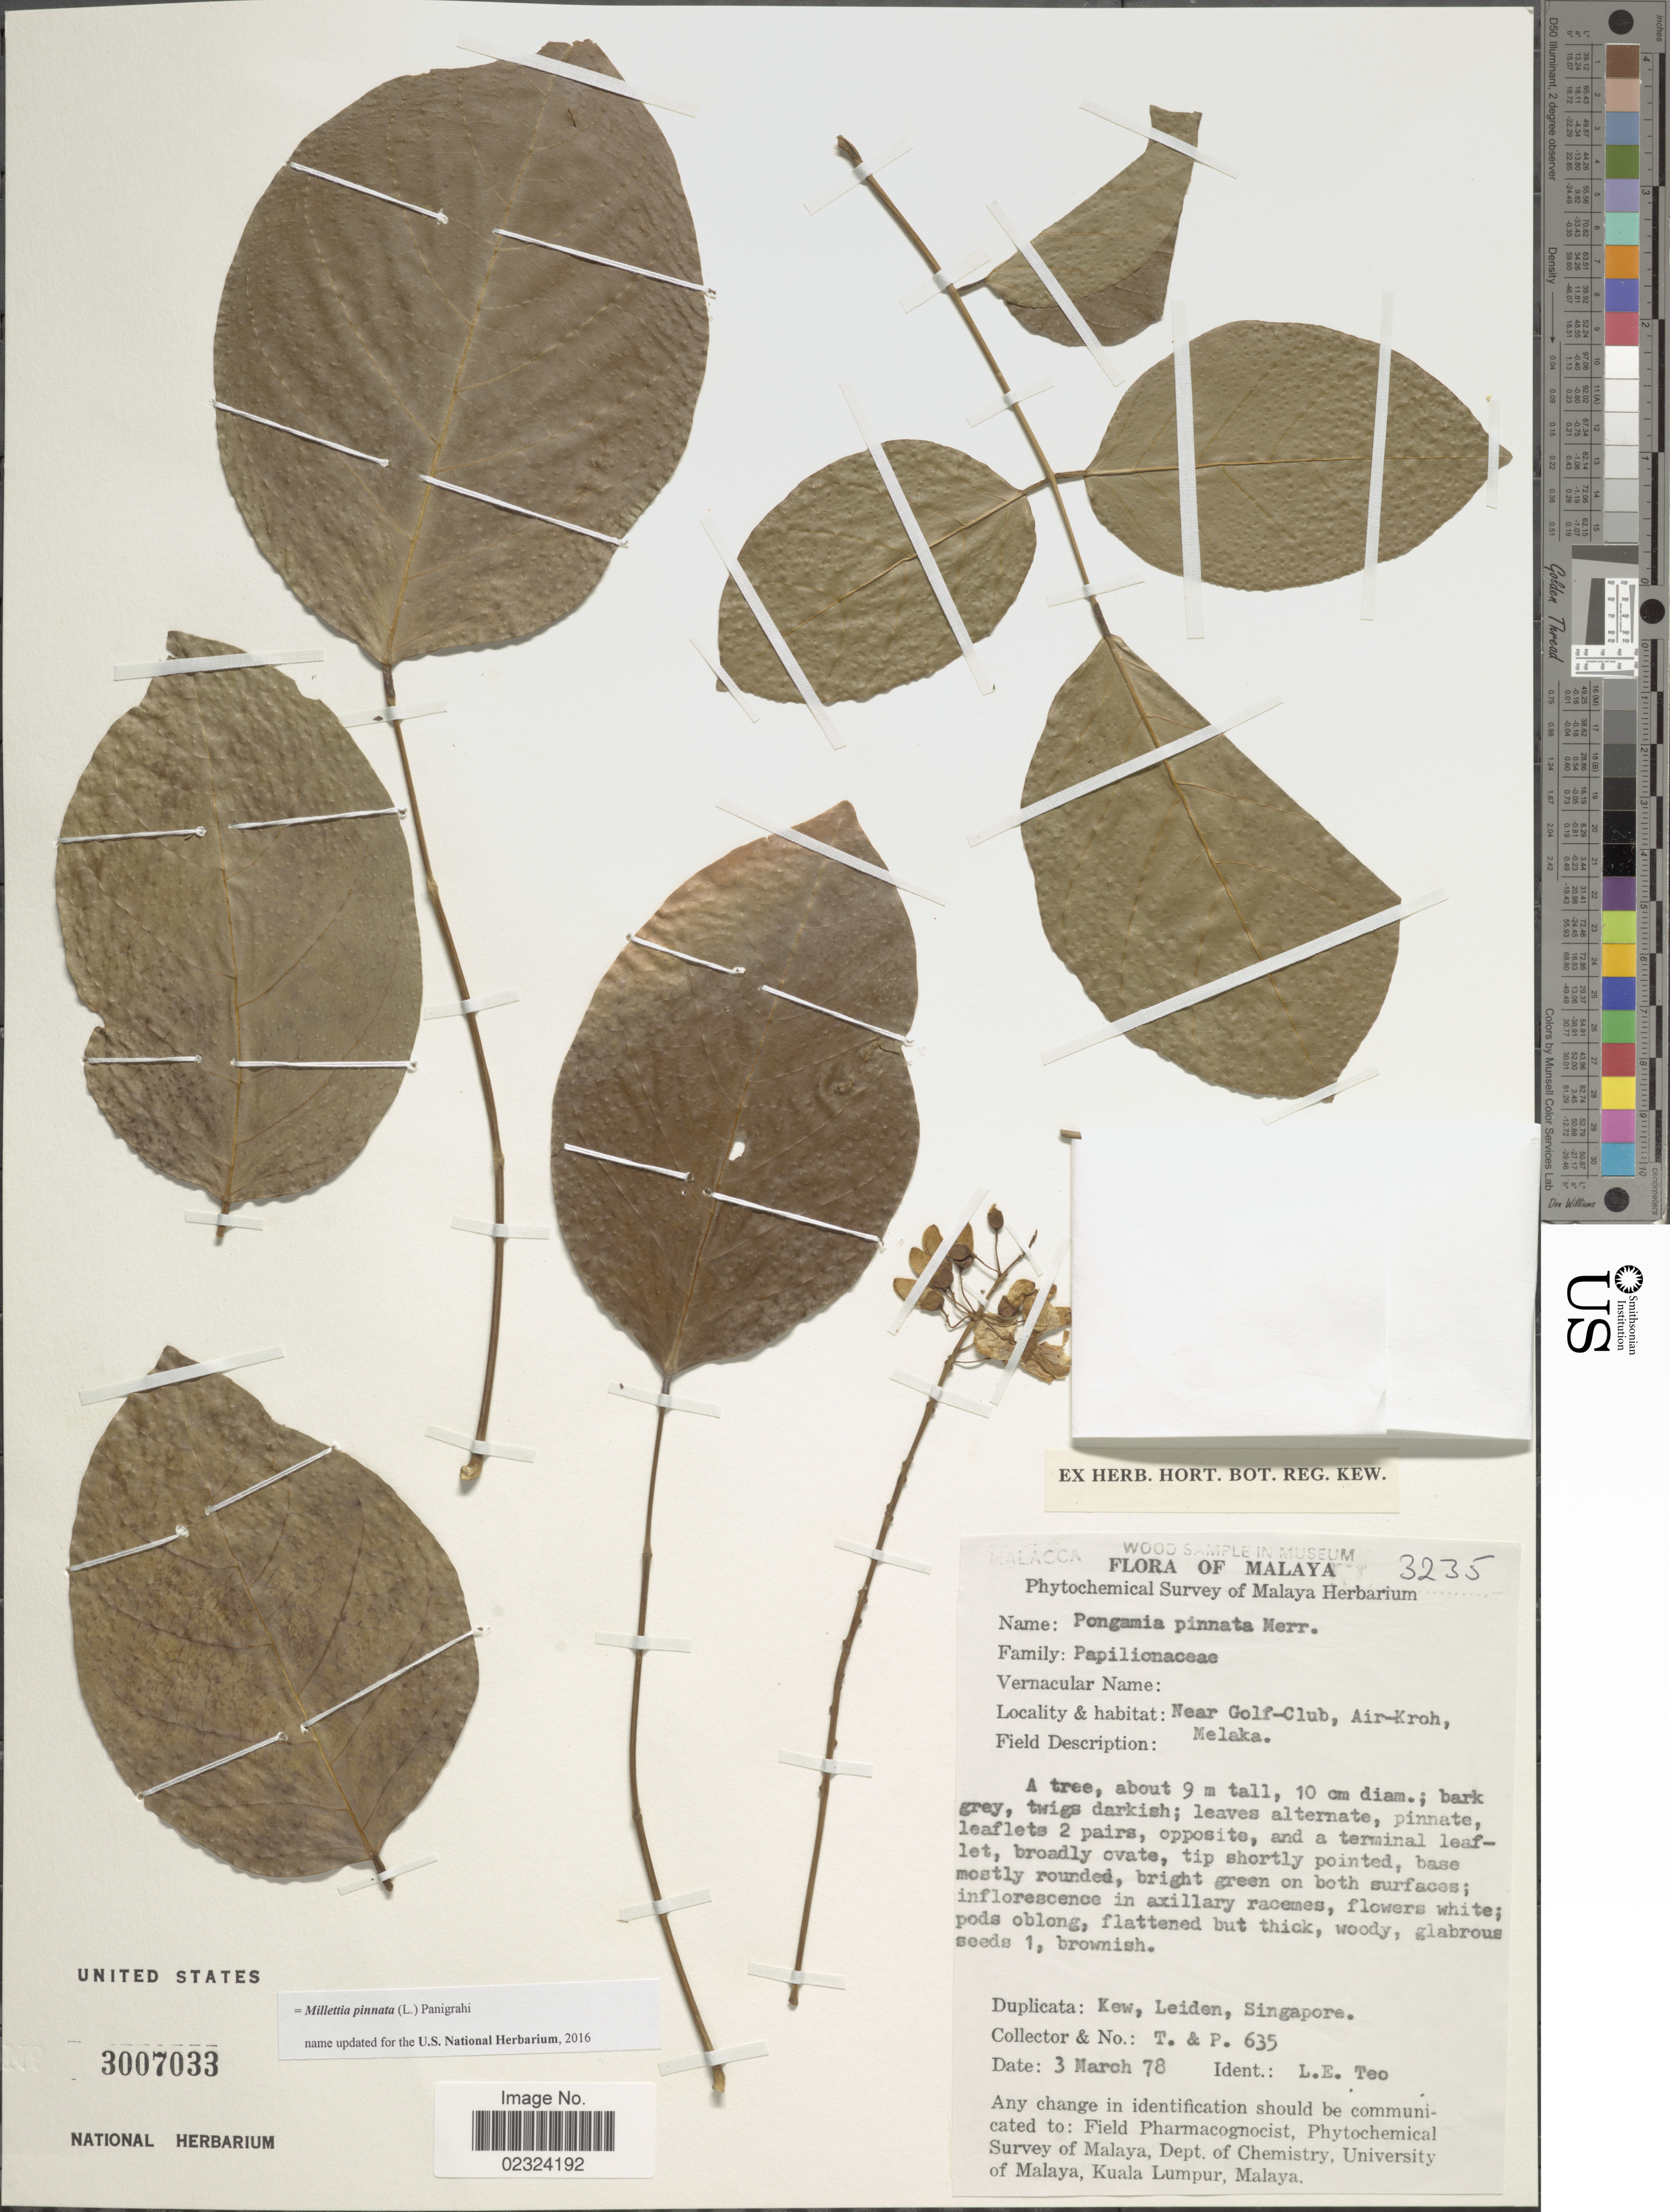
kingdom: Plantae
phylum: Tracheophyta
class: Magnoliopsida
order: Fabales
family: Fabaceae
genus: Millettia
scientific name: Millettia pinnata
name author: (L.) Panigrahi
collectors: T. & P.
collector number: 635/3235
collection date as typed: Transcribed d/m/y: 3/3/78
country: Malaysia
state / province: Melaka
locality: Malaya. Near Golg-Club, Air-Kroh, Melaka.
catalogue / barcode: US 3007033